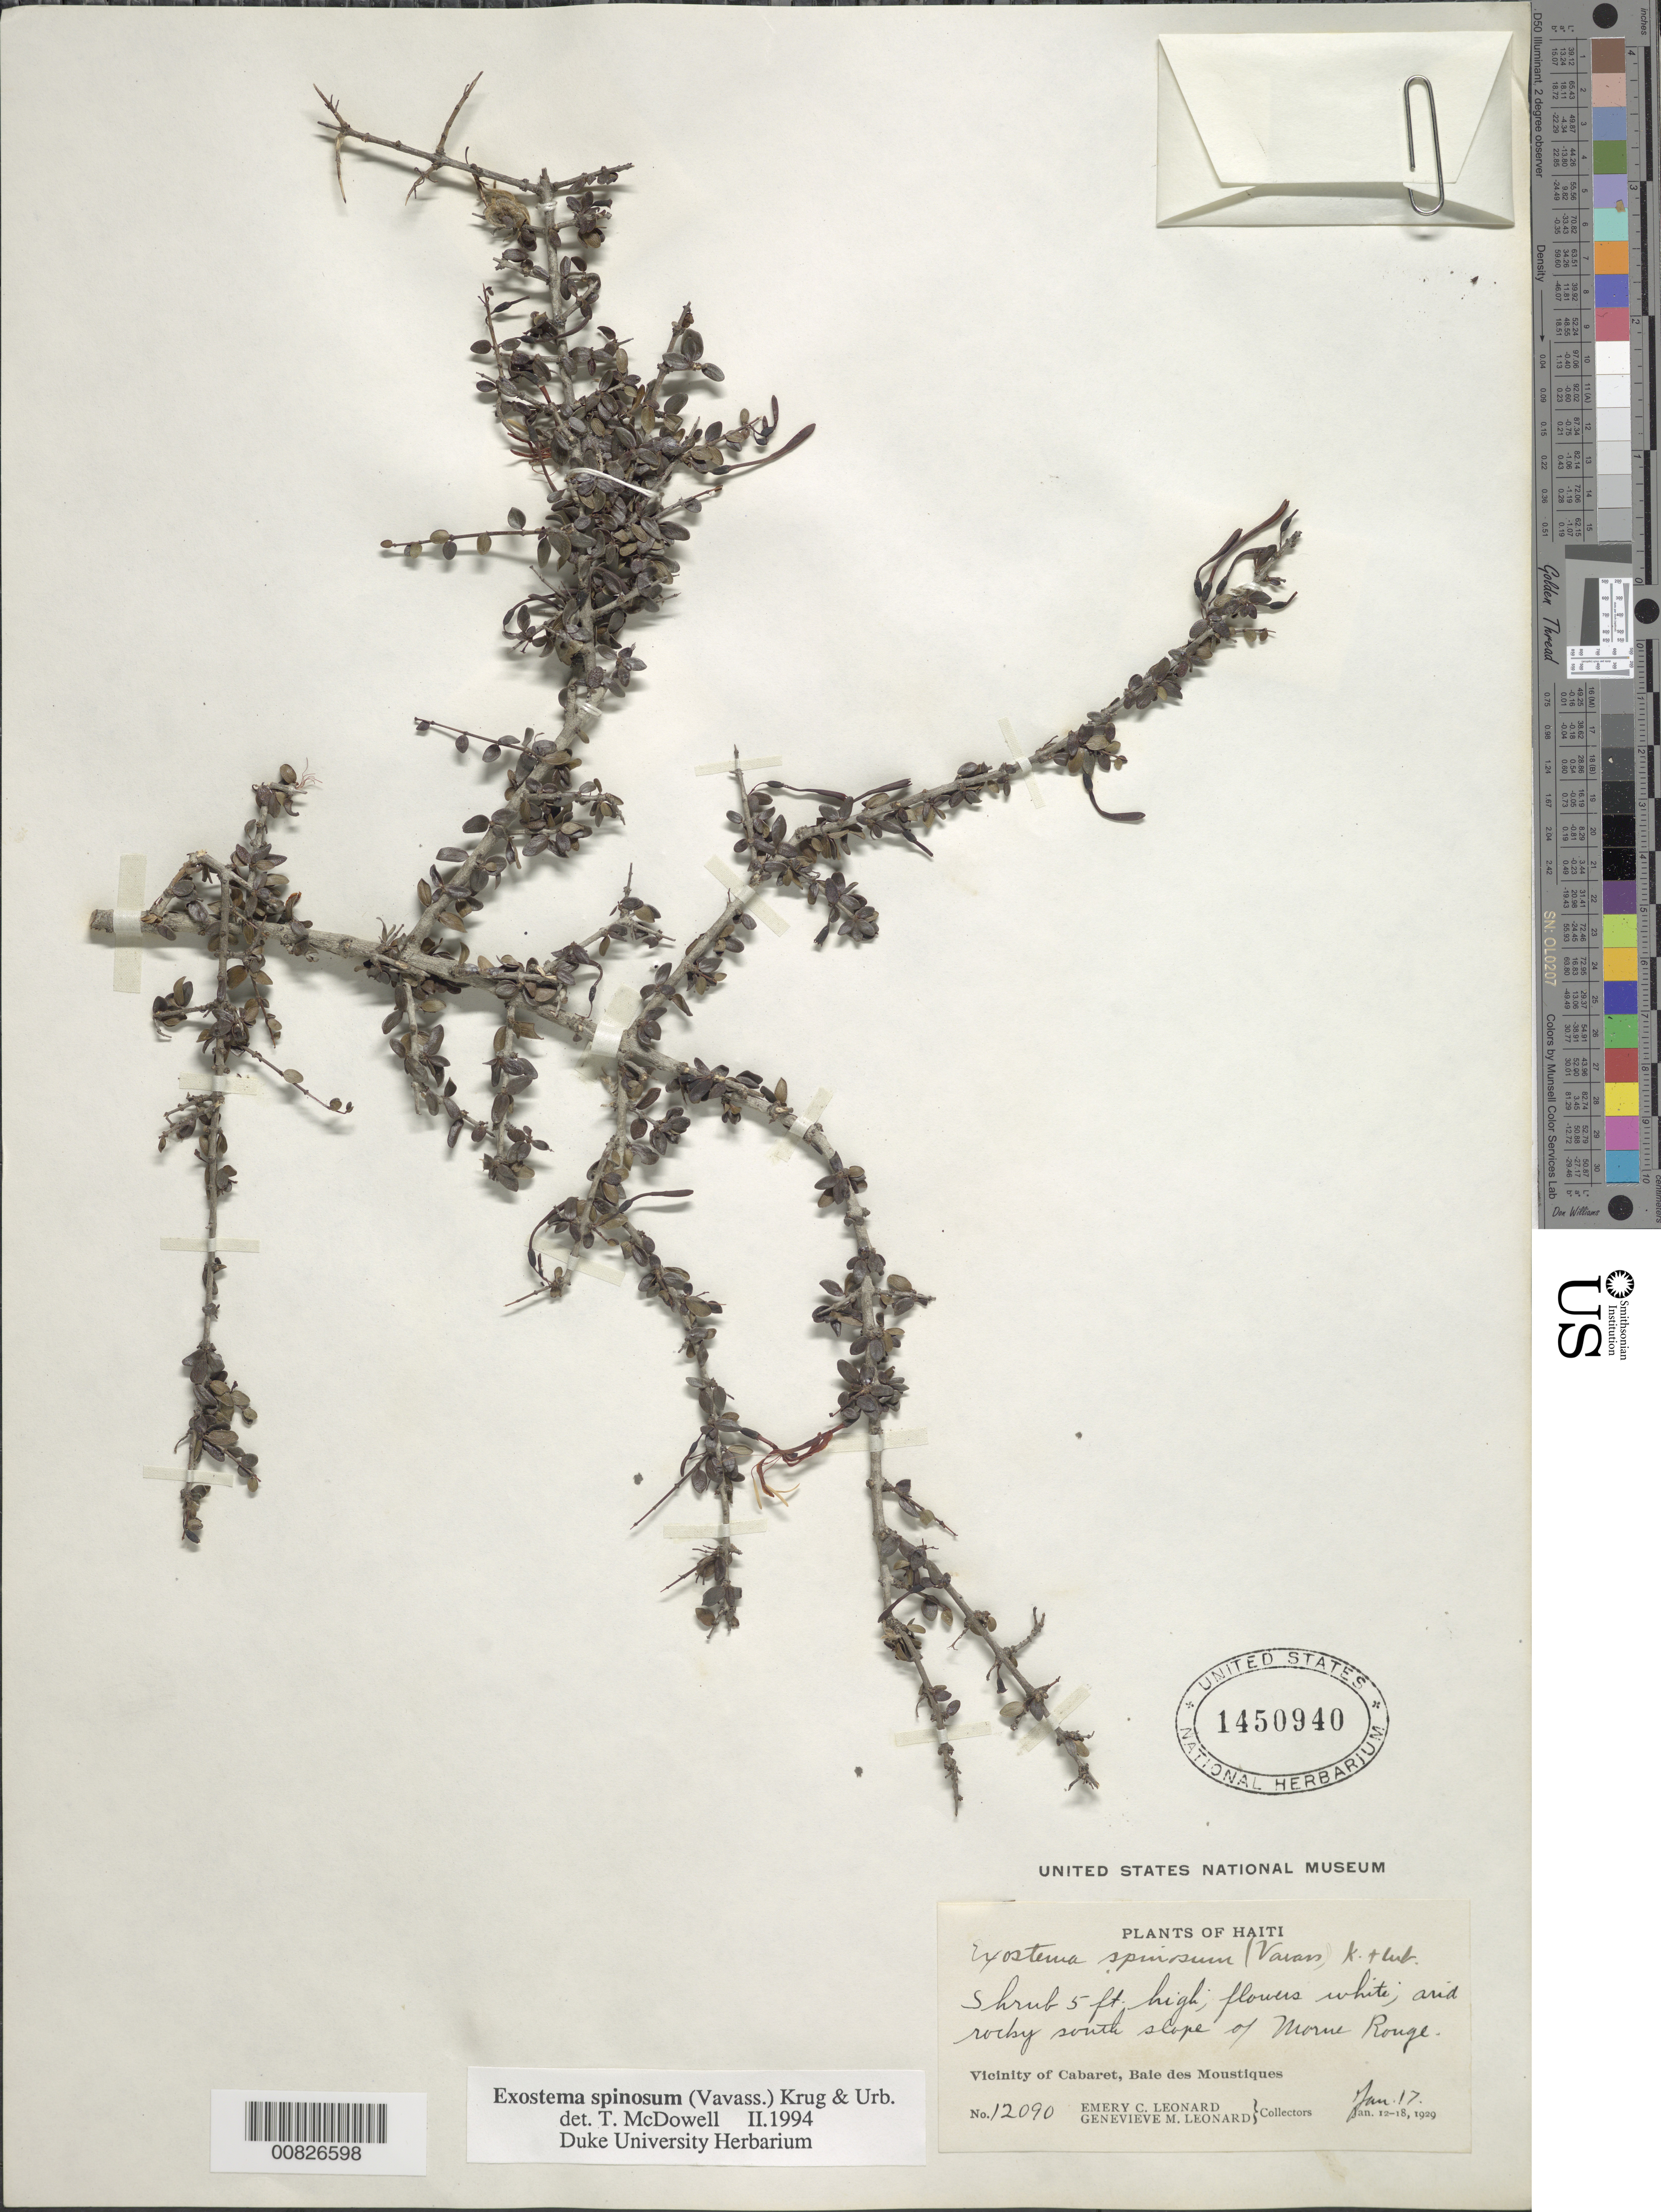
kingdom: Plantae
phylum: Tracheophyta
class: Magnoliopsida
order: Gentianales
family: Rubiaceae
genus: Exostema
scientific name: Exostema spinosum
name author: (Vavass.) Krug & Urb.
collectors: E. C. Leonard & G. M. Leonard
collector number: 12090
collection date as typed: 17 Jan 1929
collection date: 1929-01-17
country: Haiti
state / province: Nord-Ouest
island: Hispaniola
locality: Vicinity of Cabaret, Baie des Moustiques, south slope of Morne Rouge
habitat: Arid rocky slope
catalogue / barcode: US 1450940